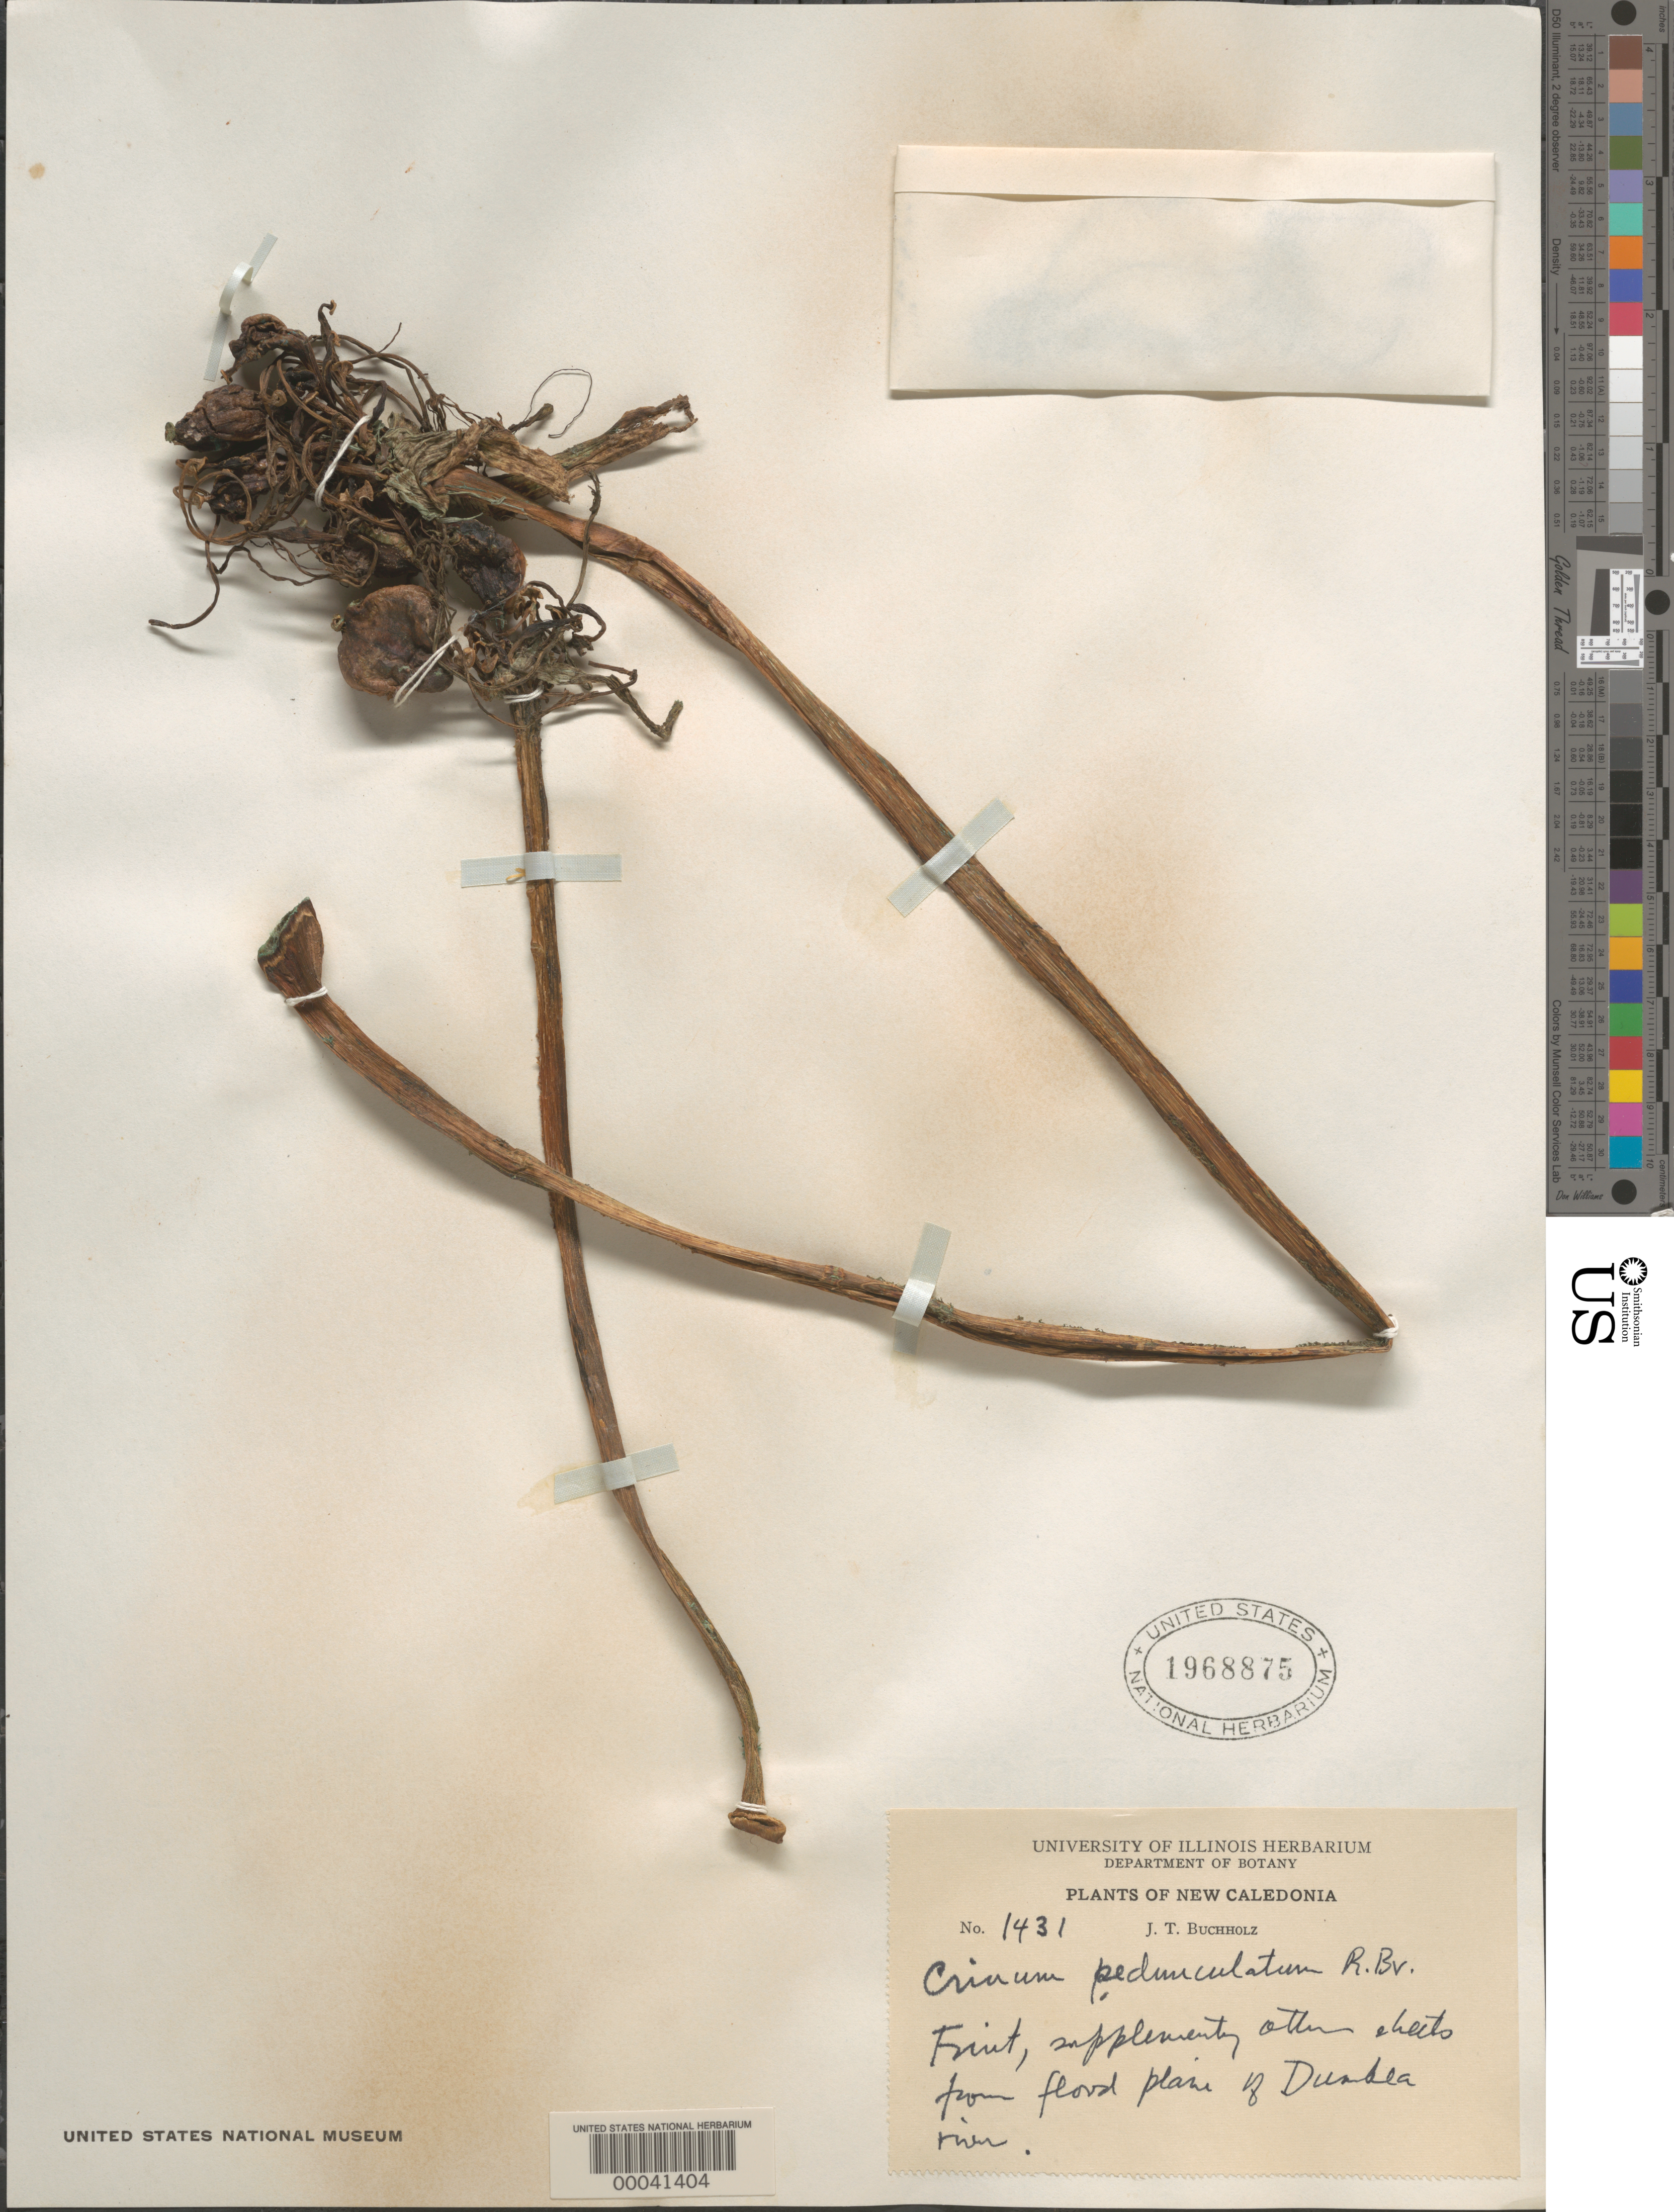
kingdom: Plantae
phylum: Tracheophyta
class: Liliopsida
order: Asparagales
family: Amaryllidaceae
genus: Crinum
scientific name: Crinum asiaticum var. pedunculatum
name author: (R. Br.) Fosberg & Sachet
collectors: J. T. Buchholz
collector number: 1431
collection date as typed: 25 Nov 1947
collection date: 1947-11-25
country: New Caledonia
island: New Caledonia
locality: Dumbea river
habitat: Wet flood plain of river bottom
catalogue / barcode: US 1968875